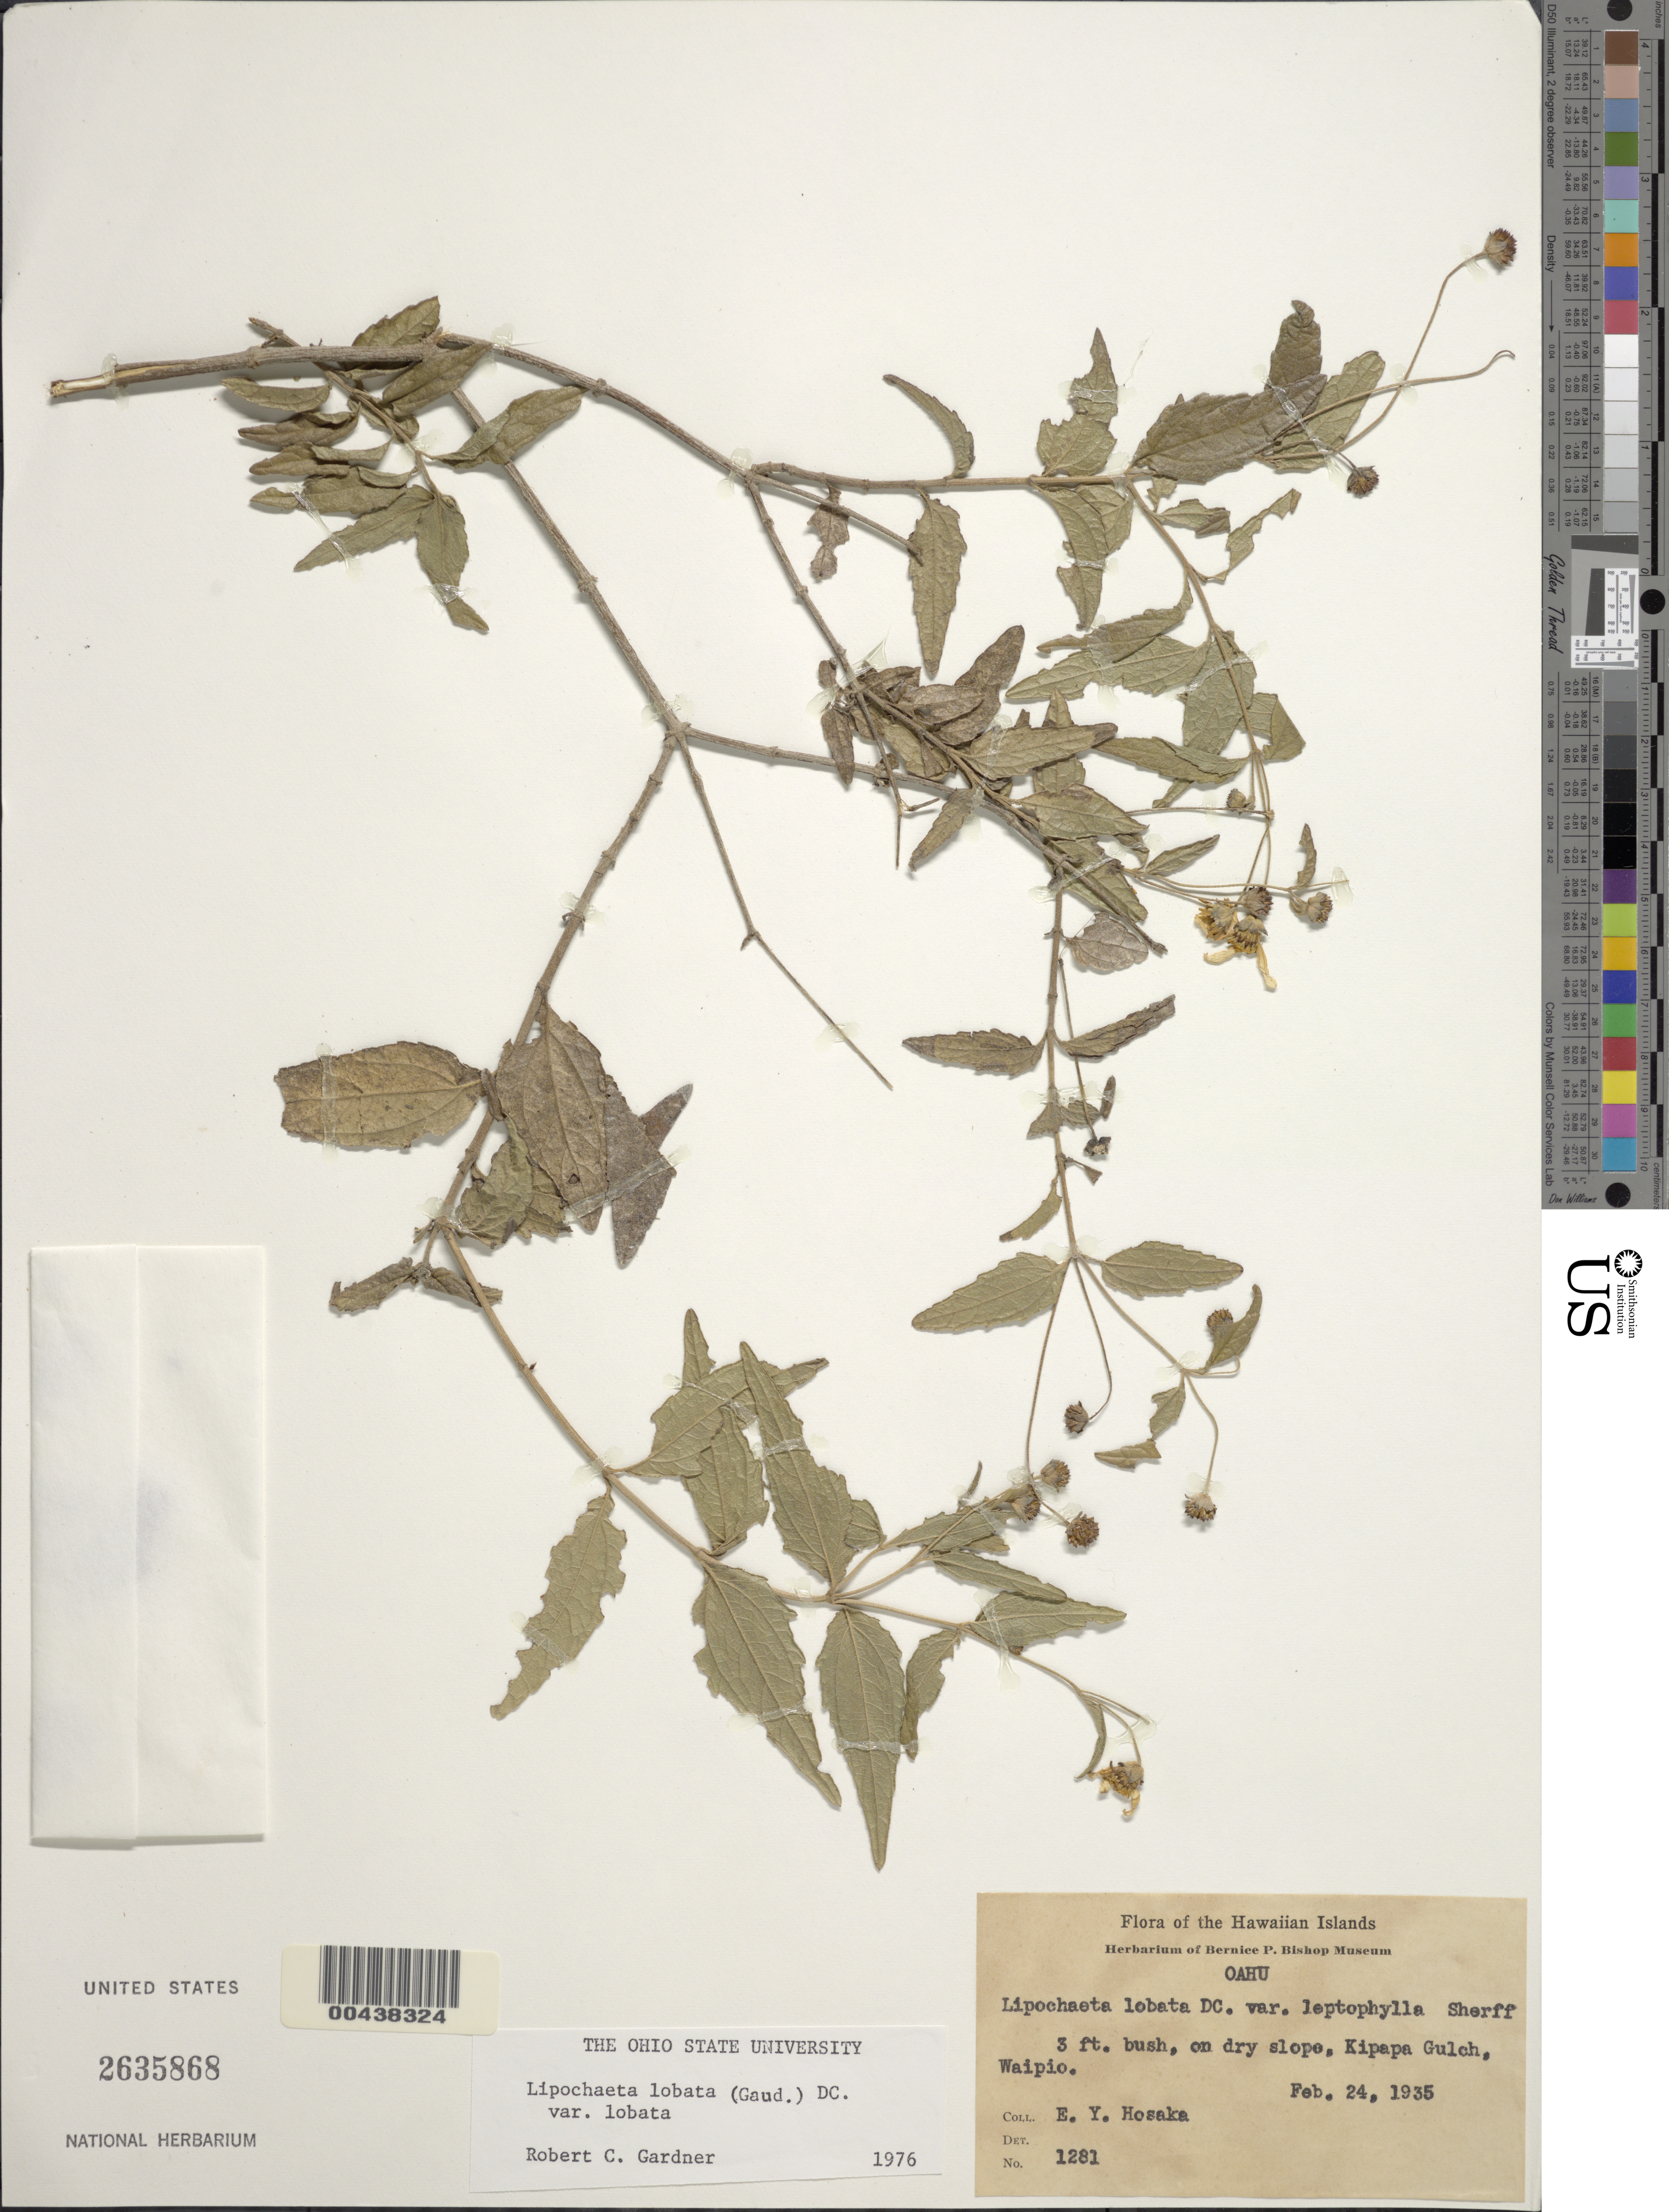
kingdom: Plantae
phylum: Tracheophyta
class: Magnoliopsida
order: Asterales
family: Asteraceae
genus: Lipochaeta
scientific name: Lipochaeta lobata var. lobata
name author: (Gaudich.) DC.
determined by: Gardner, R. C.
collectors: E. Y. Hosaka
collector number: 1281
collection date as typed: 24 Feb 1935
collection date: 1935-02-24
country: United States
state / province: Hawaii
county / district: Honolulu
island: Oahu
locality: Kipapa Gulch, Waipio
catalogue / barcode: US 2635868